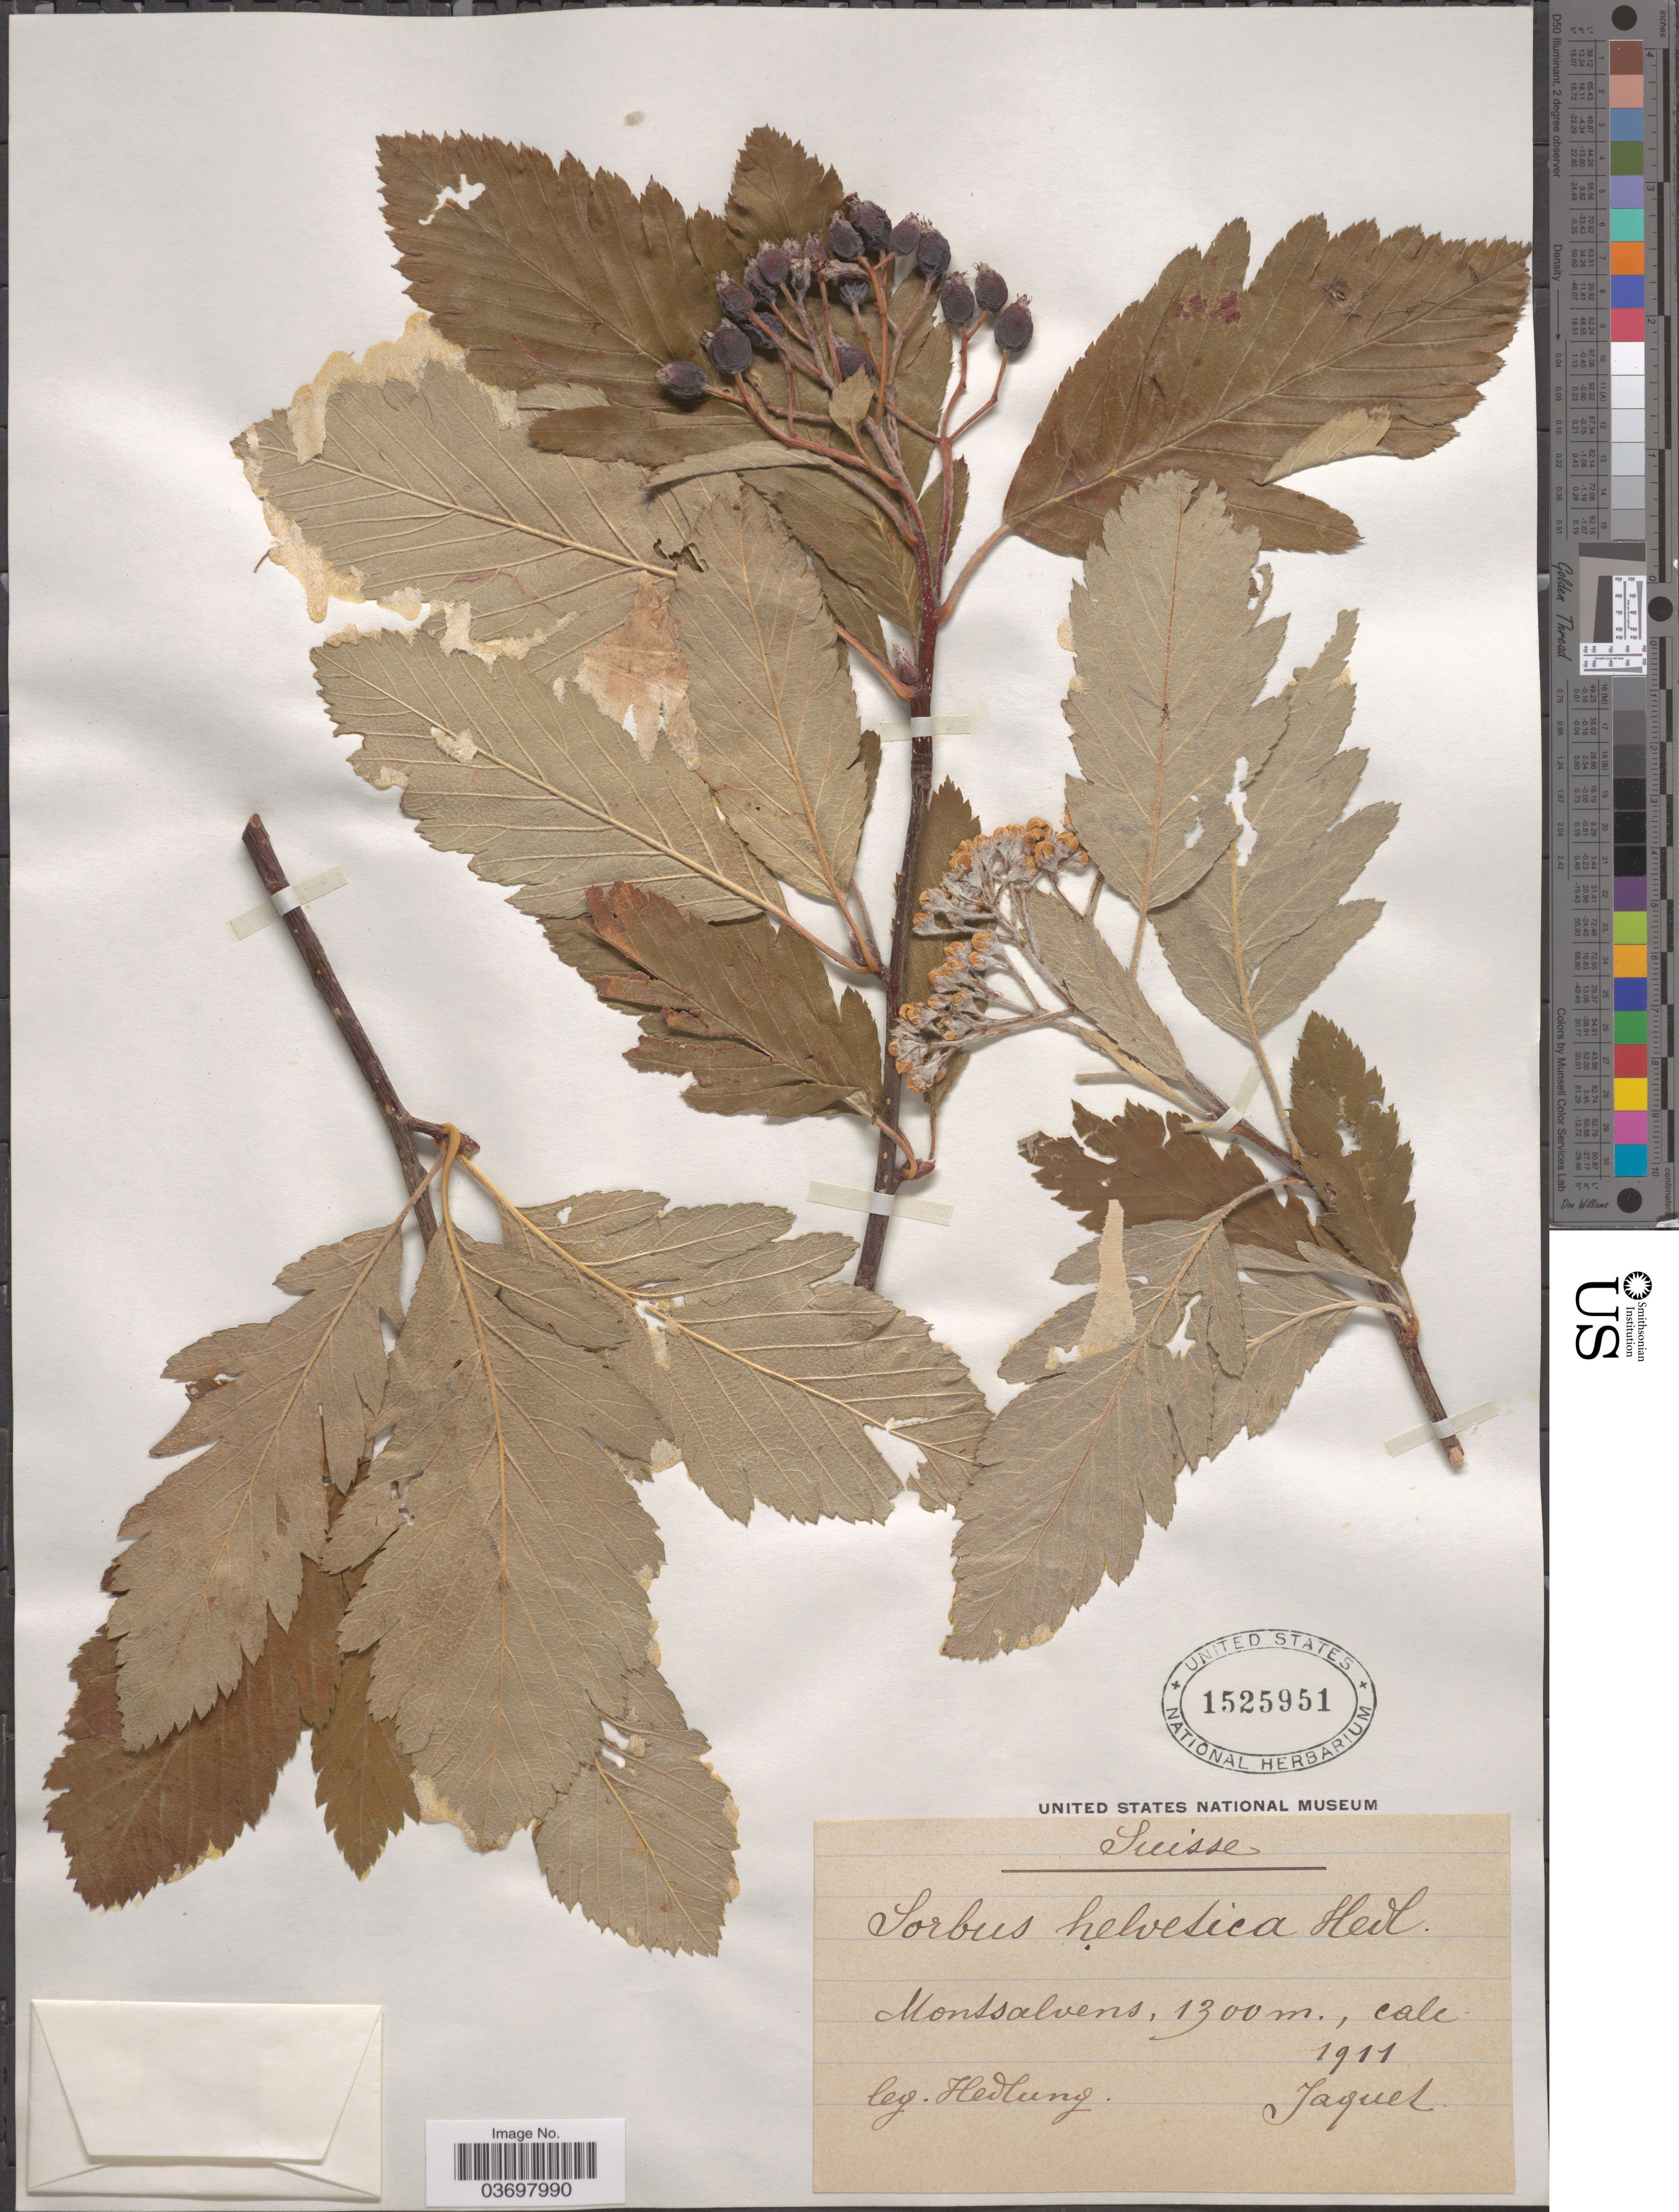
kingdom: Plantae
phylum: Tracheophyta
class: Magnoliopsida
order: Rosales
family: Rosaceae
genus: Sorbus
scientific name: Sorbus helvetica Heil ined.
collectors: Hedlung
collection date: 1911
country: Switzerland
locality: Suisse. Montsalvens. Jaquel. [unsure placement]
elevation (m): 1300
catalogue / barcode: US 1525951